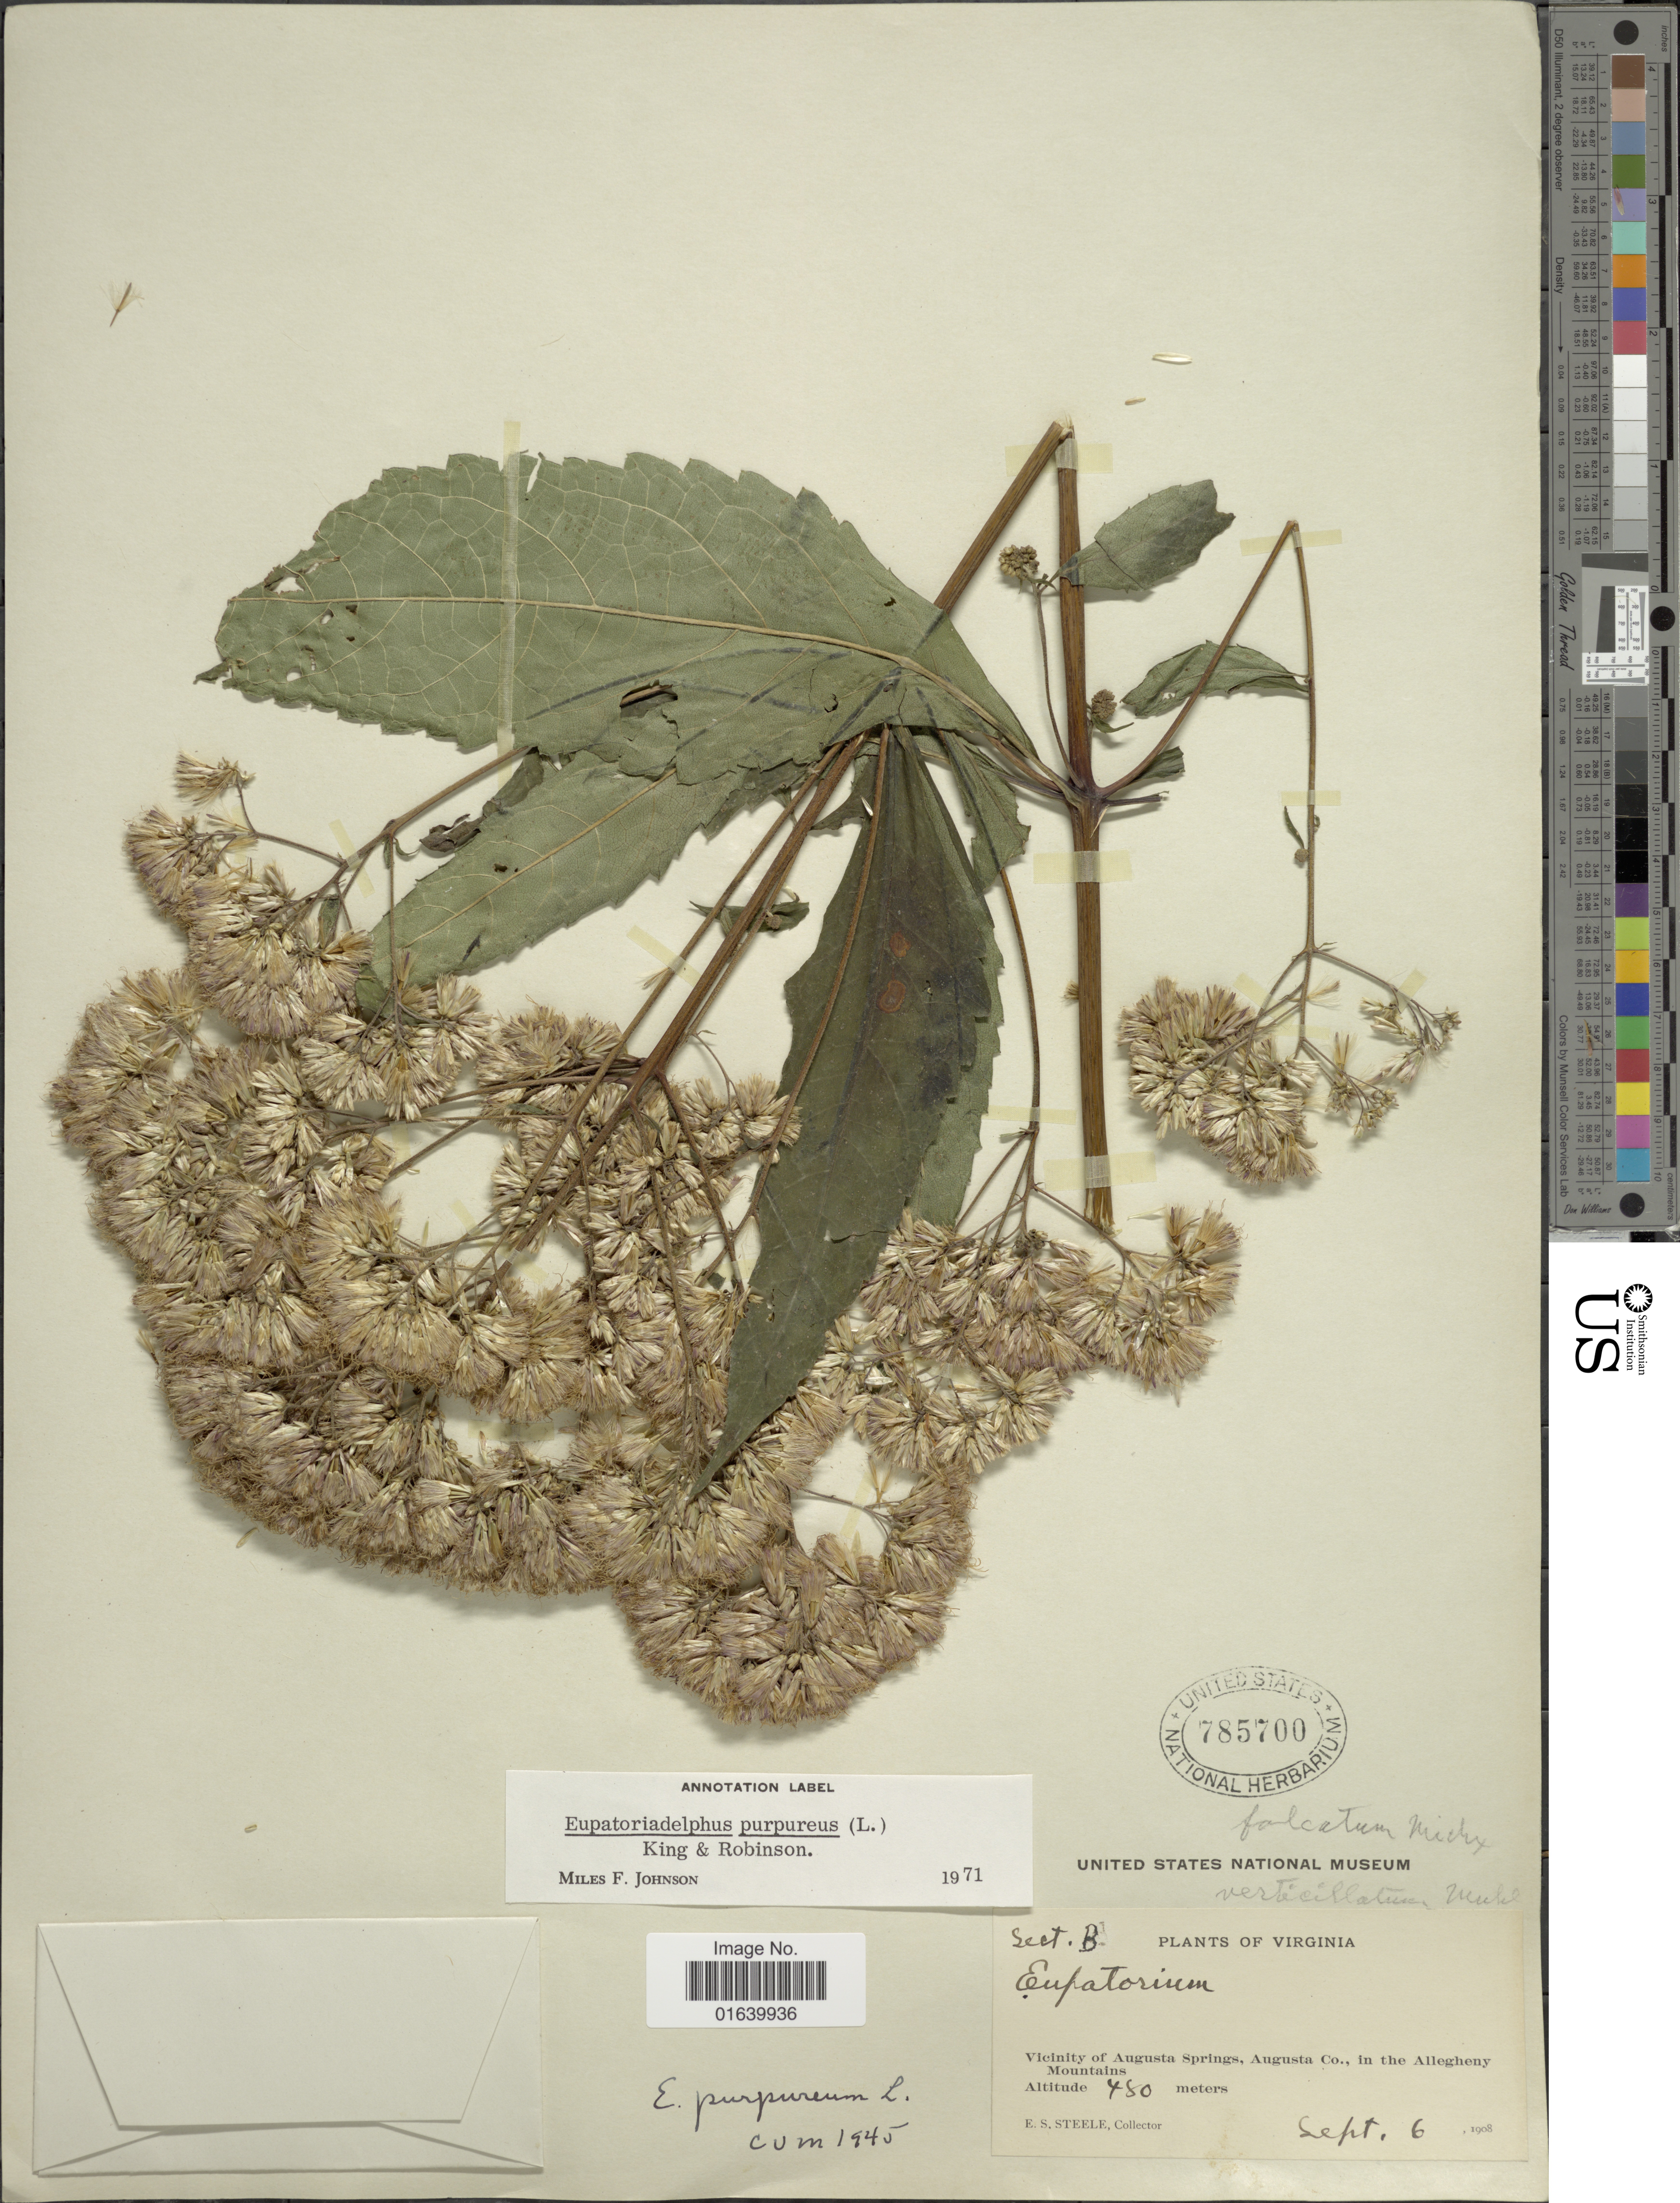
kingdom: Plantae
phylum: Tracheophyta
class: Magnoliopsida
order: Asterales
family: Asteraceae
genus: Eupatorium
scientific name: Eupatorium purpureum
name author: (L.) E.E. Lamont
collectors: E. Steele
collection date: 1908-09-06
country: United States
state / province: Virginia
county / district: Augusta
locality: Virginia, Vicinity of Augusta Springs, Augusta Co., in the Allegheny Mountains.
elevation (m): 480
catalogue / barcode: US 785700